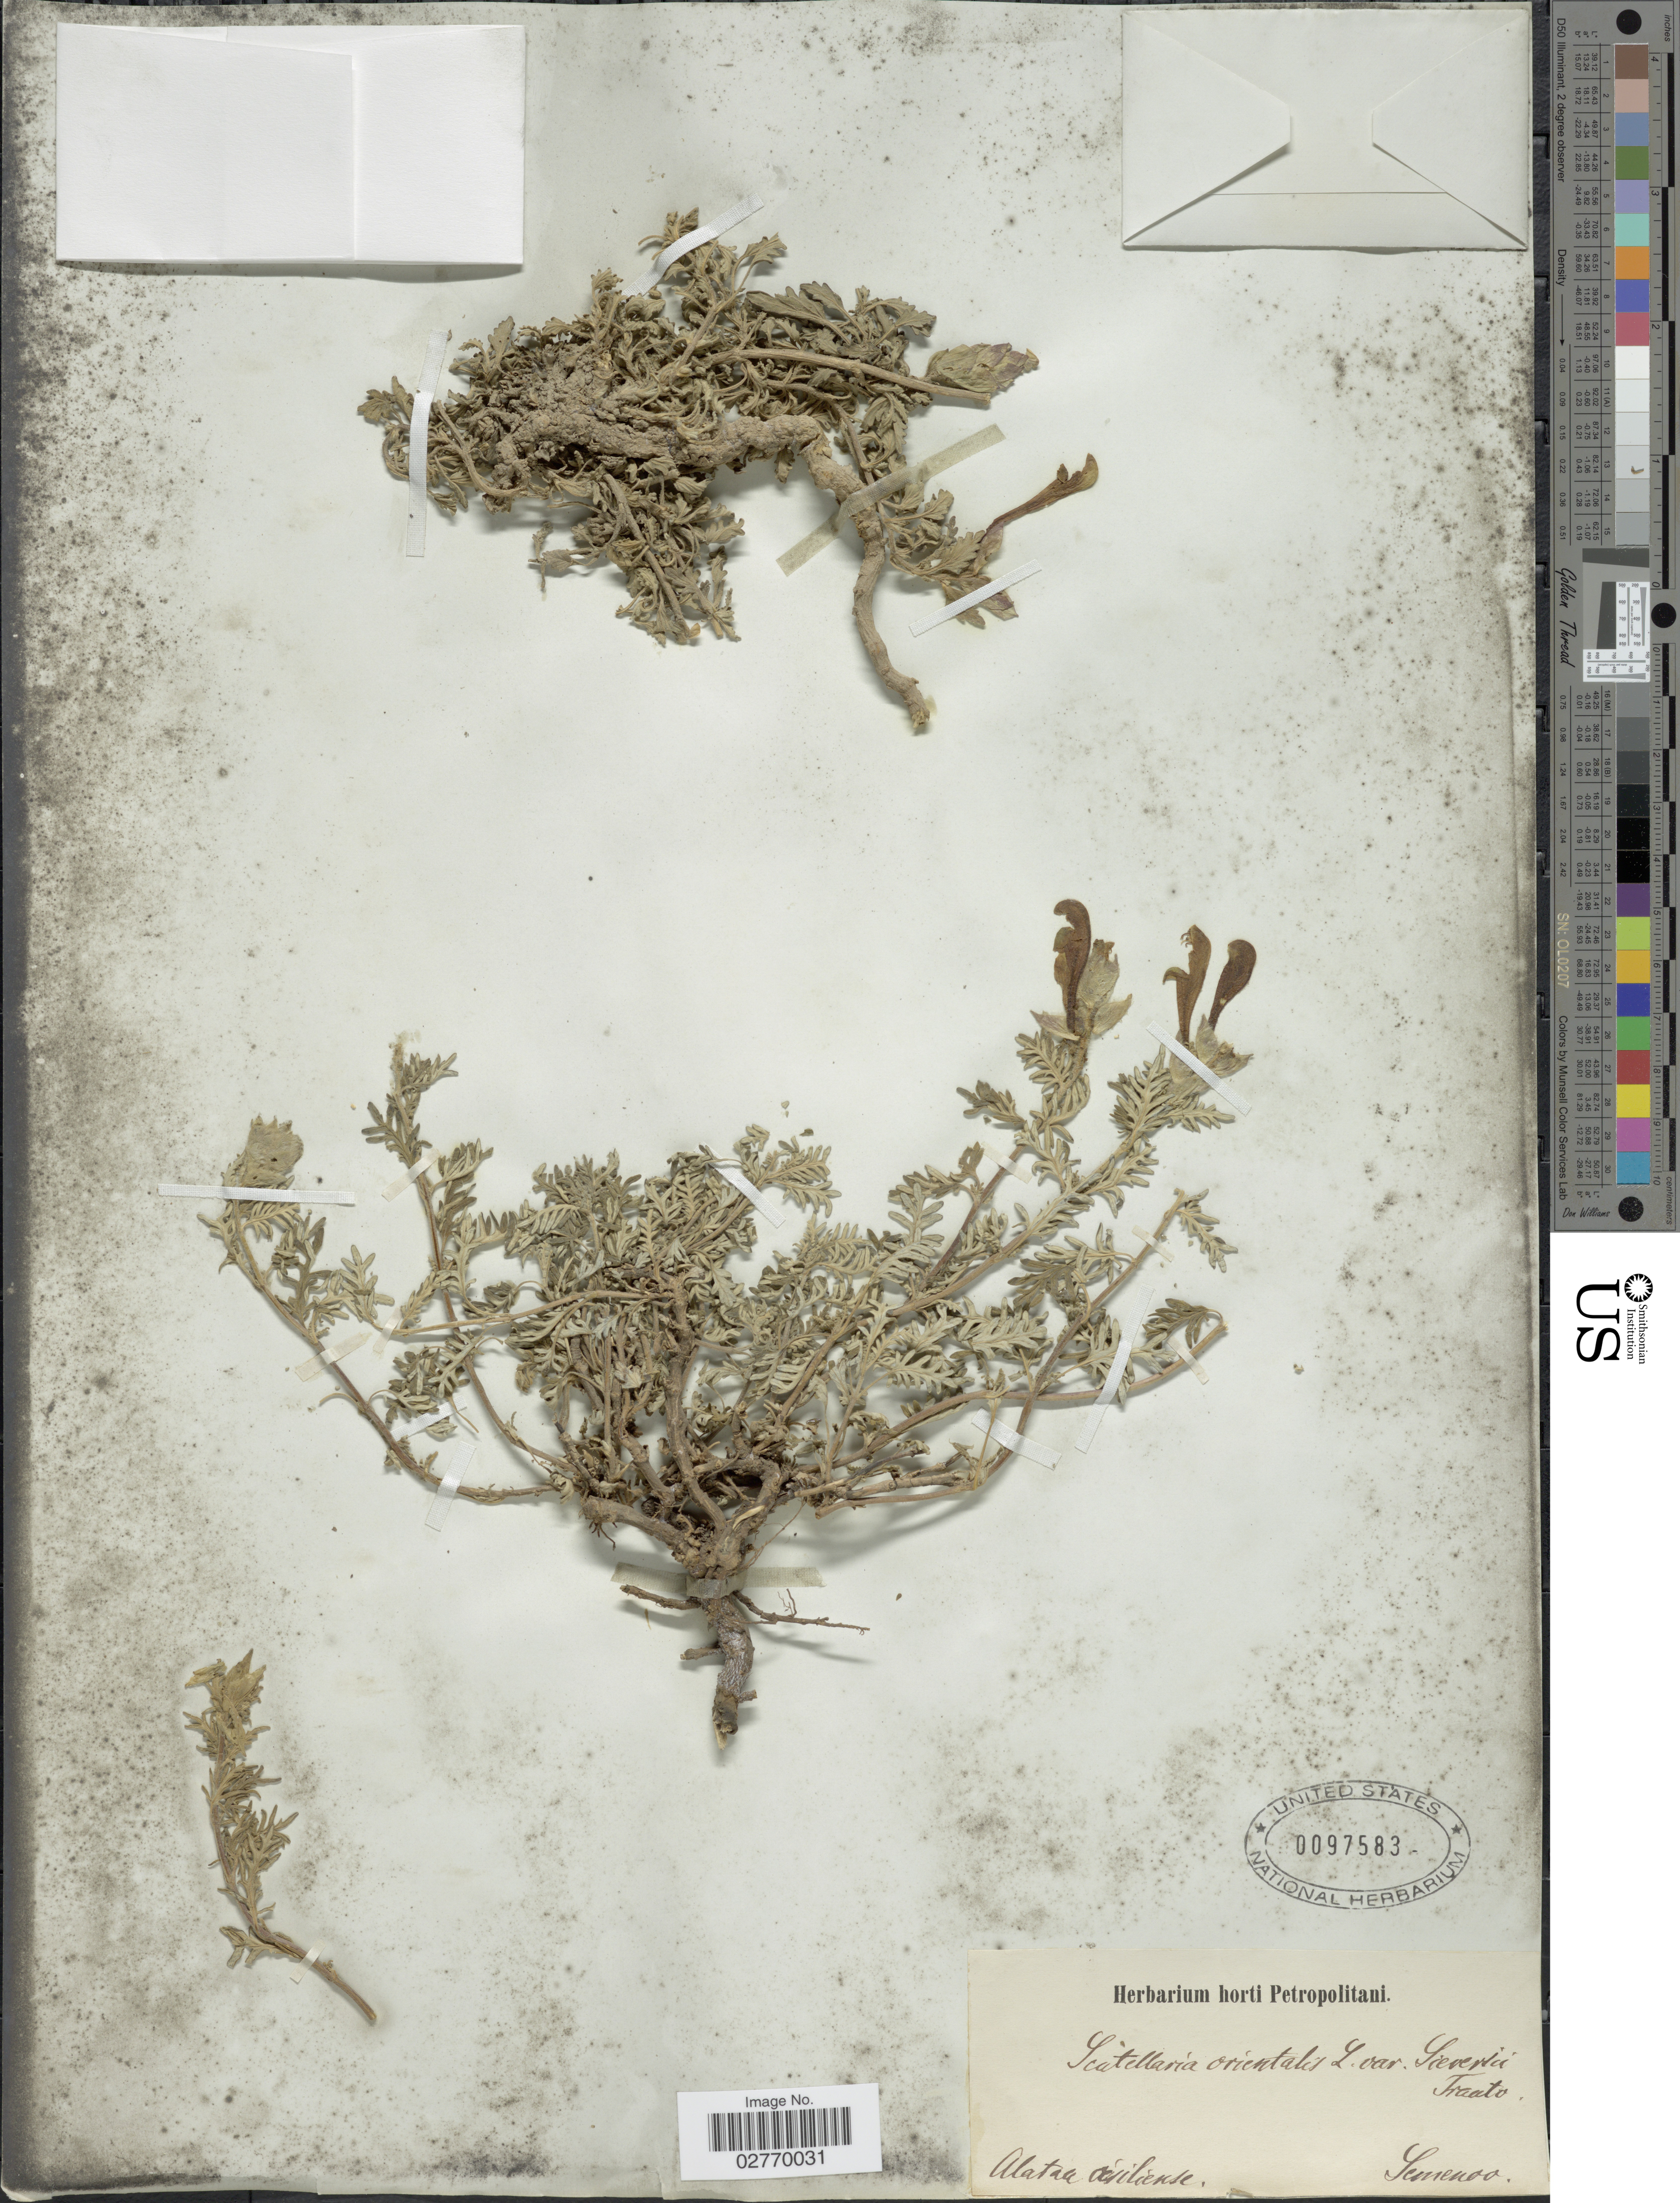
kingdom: Plantae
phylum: Tracheophyta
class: Magnoliopsida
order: Lamiales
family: Lamiaceae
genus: Scutellaria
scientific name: Scutellaria orientalis var. sieversii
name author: Trautv.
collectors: -- Semenov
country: Kazakhstan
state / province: Almaty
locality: Alatau citiliense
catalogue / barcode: US 97583